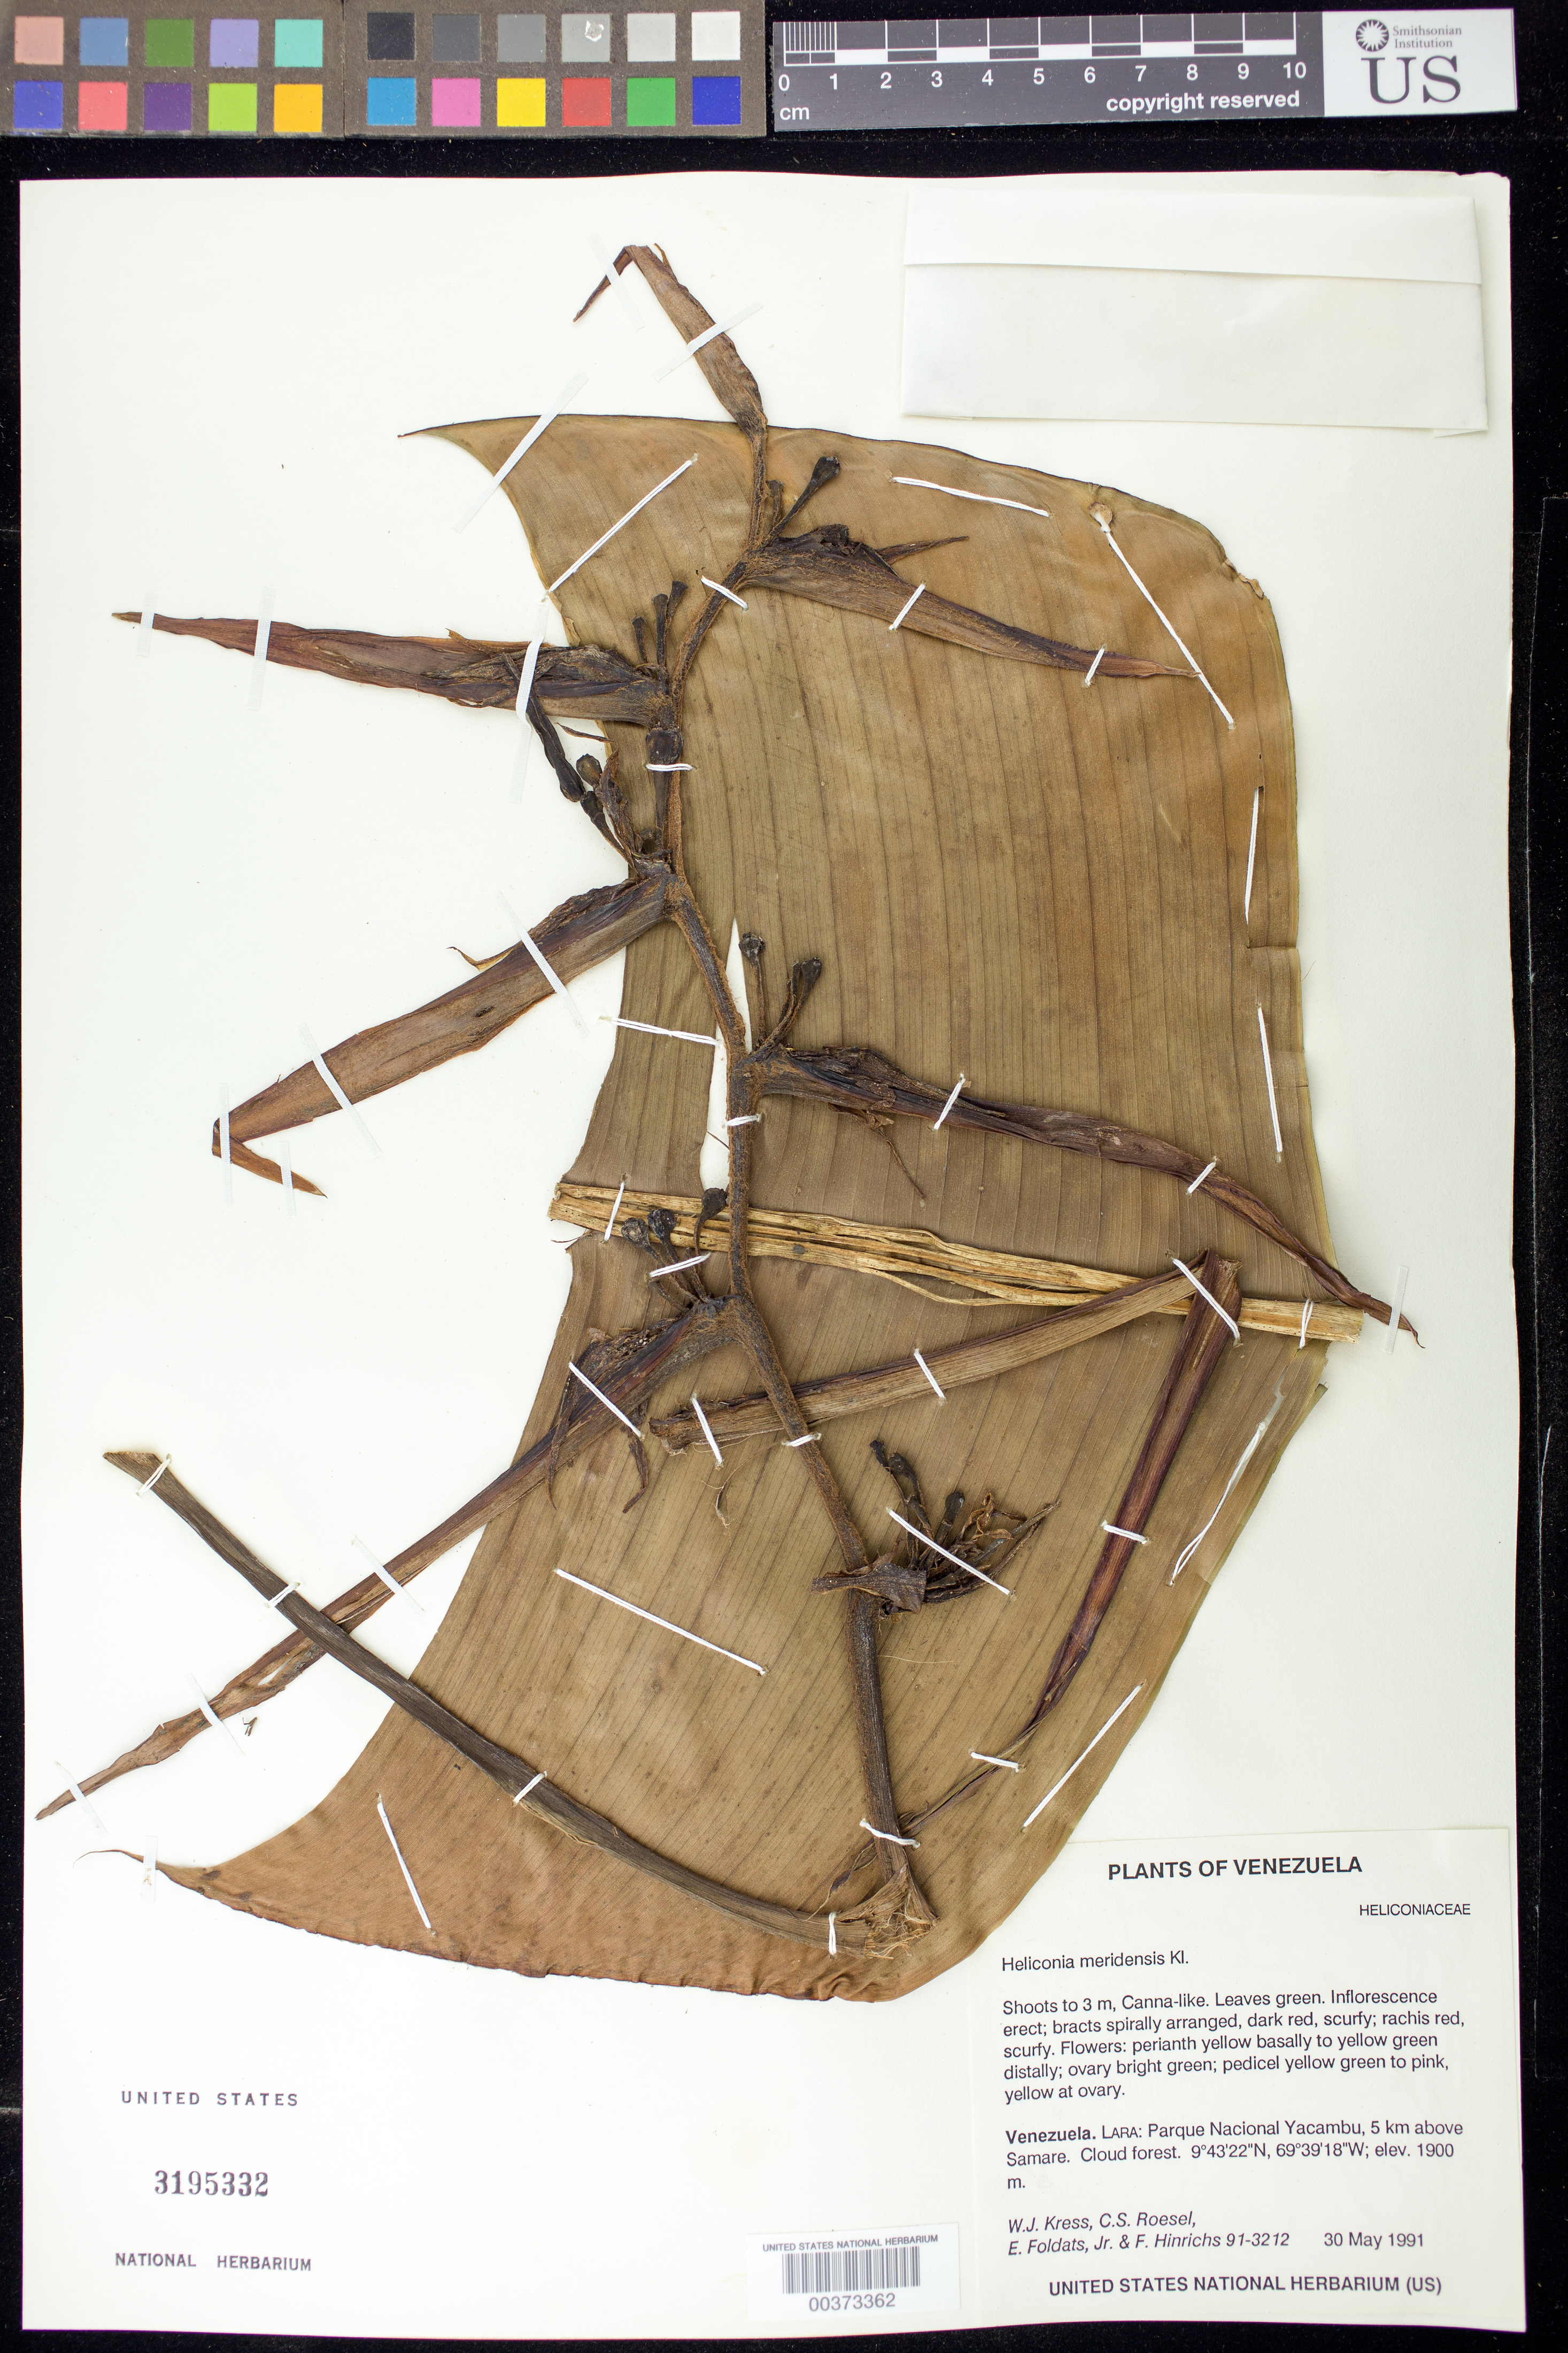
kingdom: Plantae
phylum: Tracheophyta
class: Magnoliopsida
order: Saxifragales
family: Grossulariaceae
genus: Ribes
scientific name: Ribes atropurpureum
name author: C.A. Mey.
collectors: W. J. Kress, E. Foldats & F. Hinrichs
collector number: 91-3212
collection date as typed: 30 May 1991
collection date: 1991-05-30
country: Venezuela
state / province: Lara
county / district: Jiménez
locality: Parque nacional yacambu, 5 km above samare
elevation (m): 1900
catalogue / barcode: US 3195332